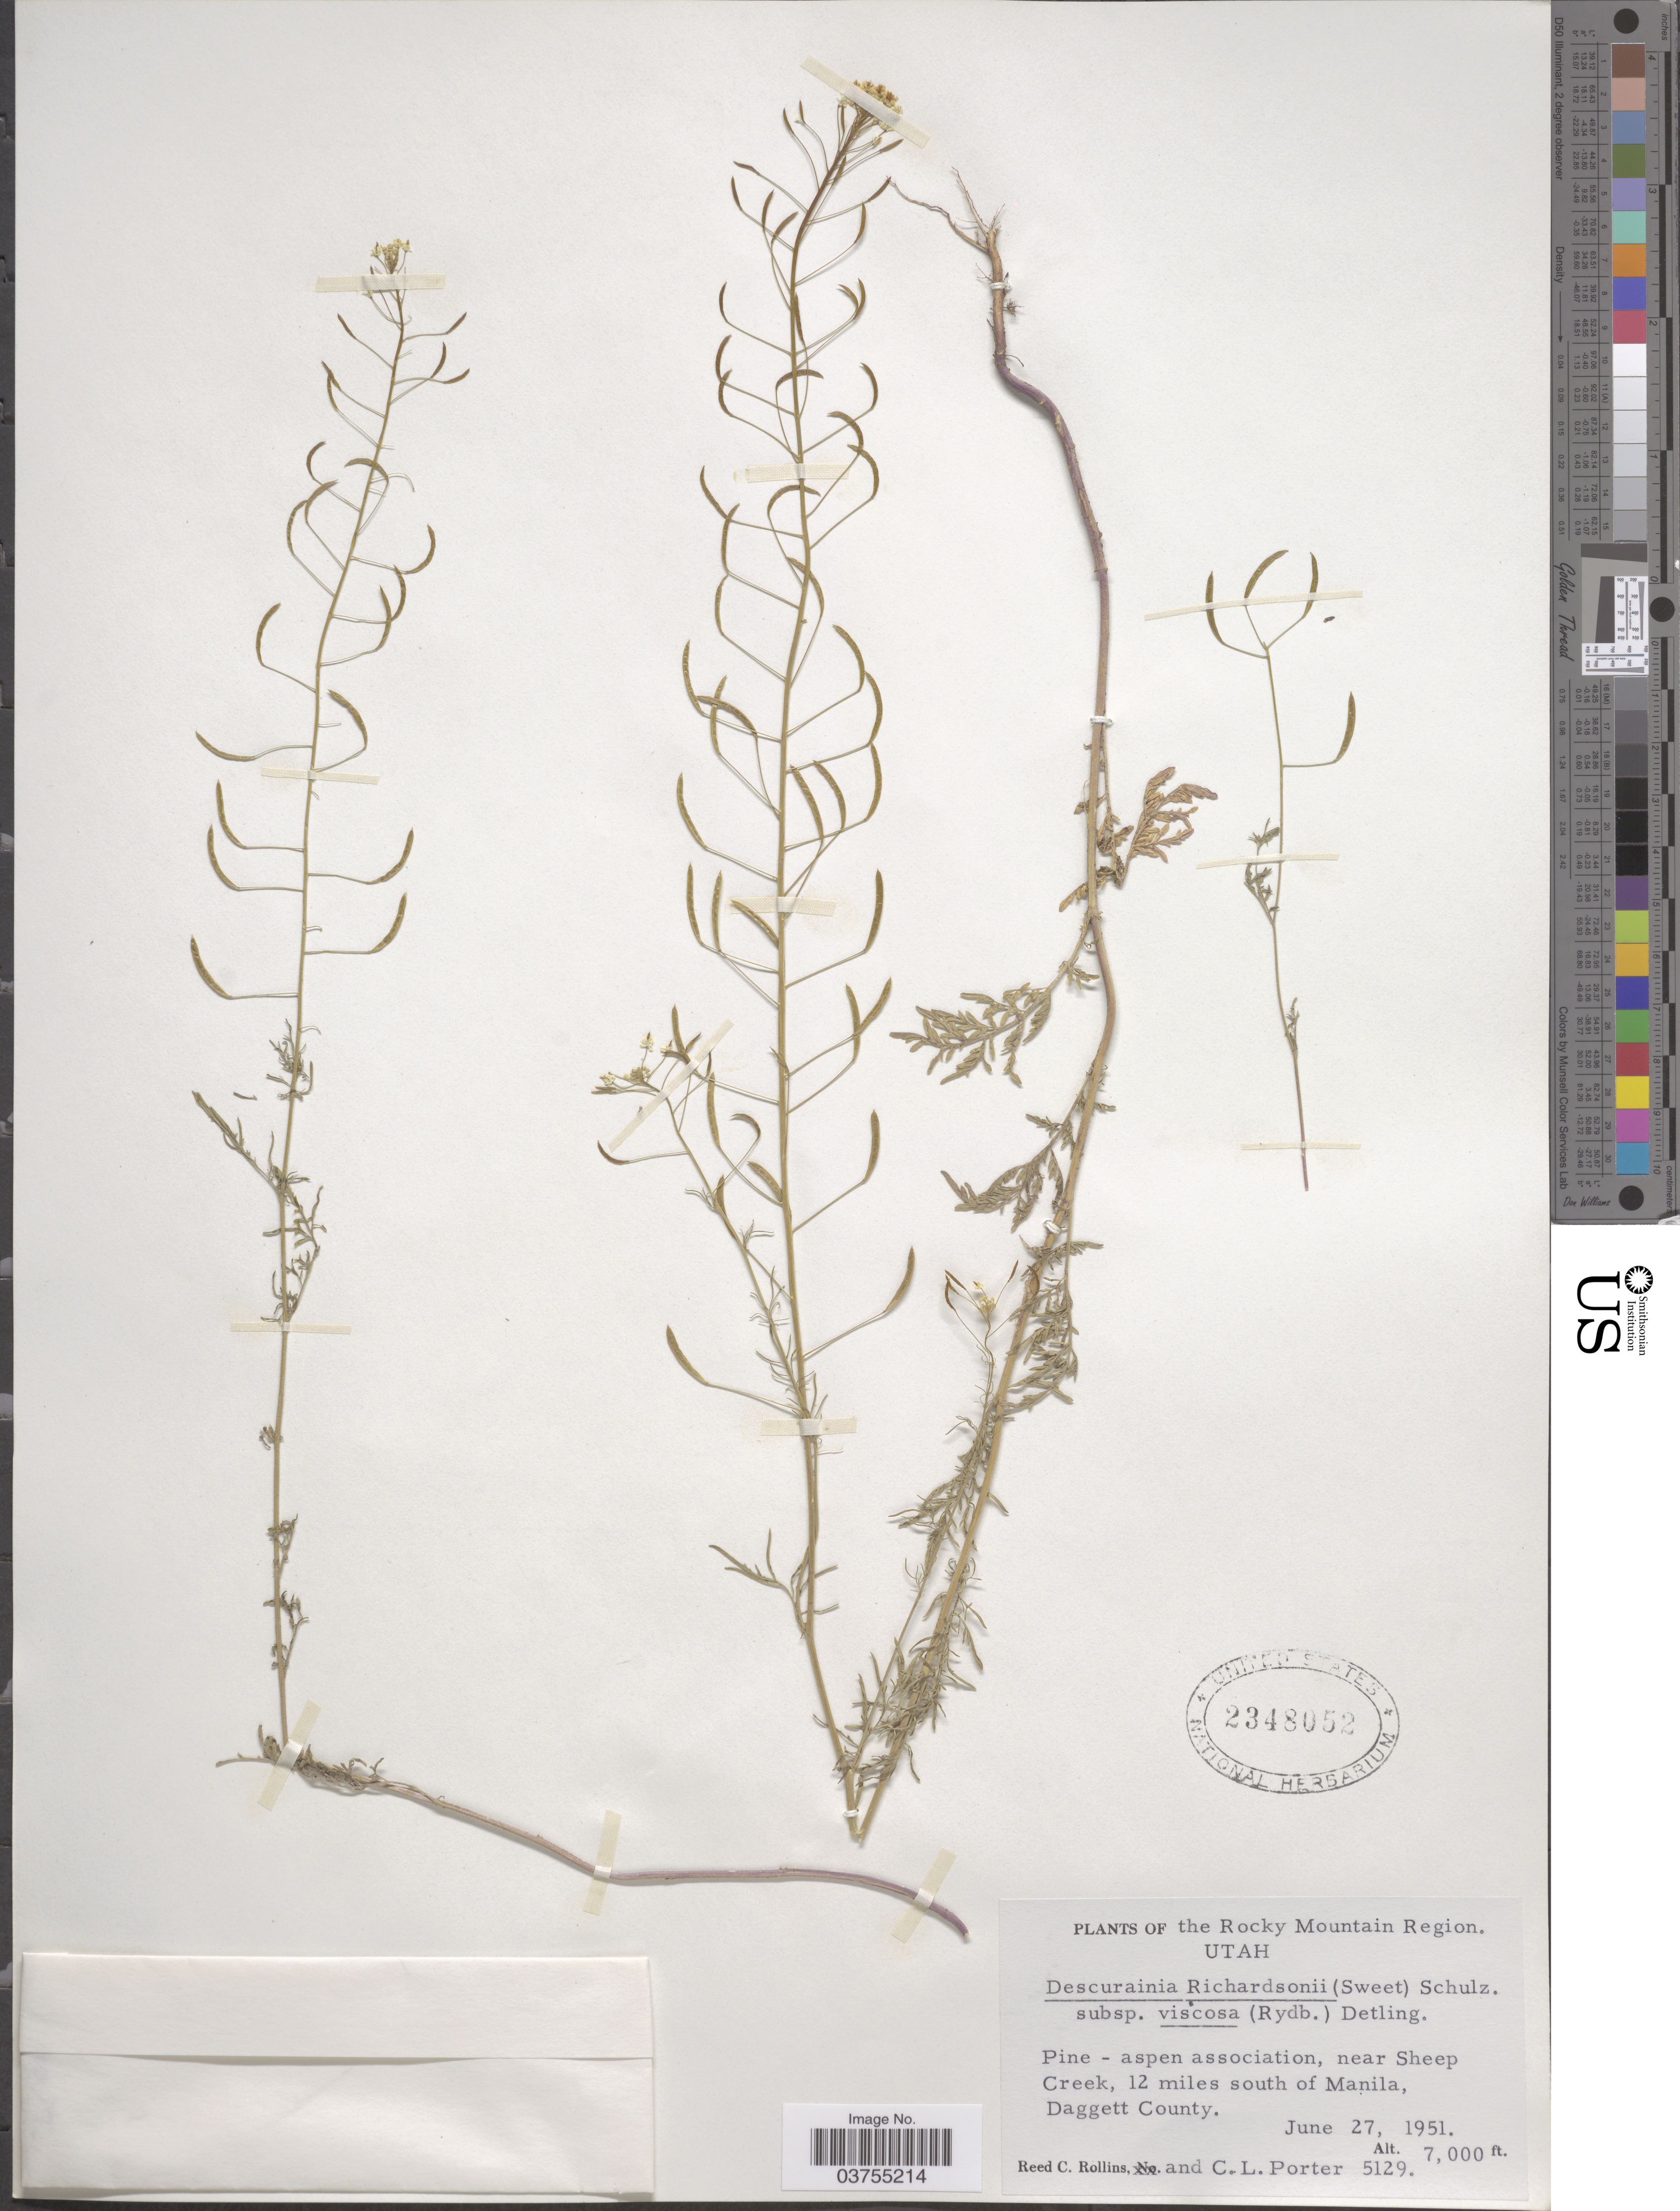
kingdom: Plantae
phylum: Tracheophyta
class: Magnoliopsida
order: Brassicales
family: Brassicaceae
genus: Descurainia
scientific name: Descurainia richardsonii subsp. viscosa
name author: (Rydb.) Detling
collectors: R. C. Rollins & C. L. Porter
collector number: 5129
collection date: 1951-06-27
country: United States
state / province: Utah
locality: The Rocky Mountain Region. Pine - aspen association, near Sheep Creek, 12 miles south of Manila, Daggett County.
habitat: near creek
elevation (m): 2134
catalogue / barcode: US 2348052